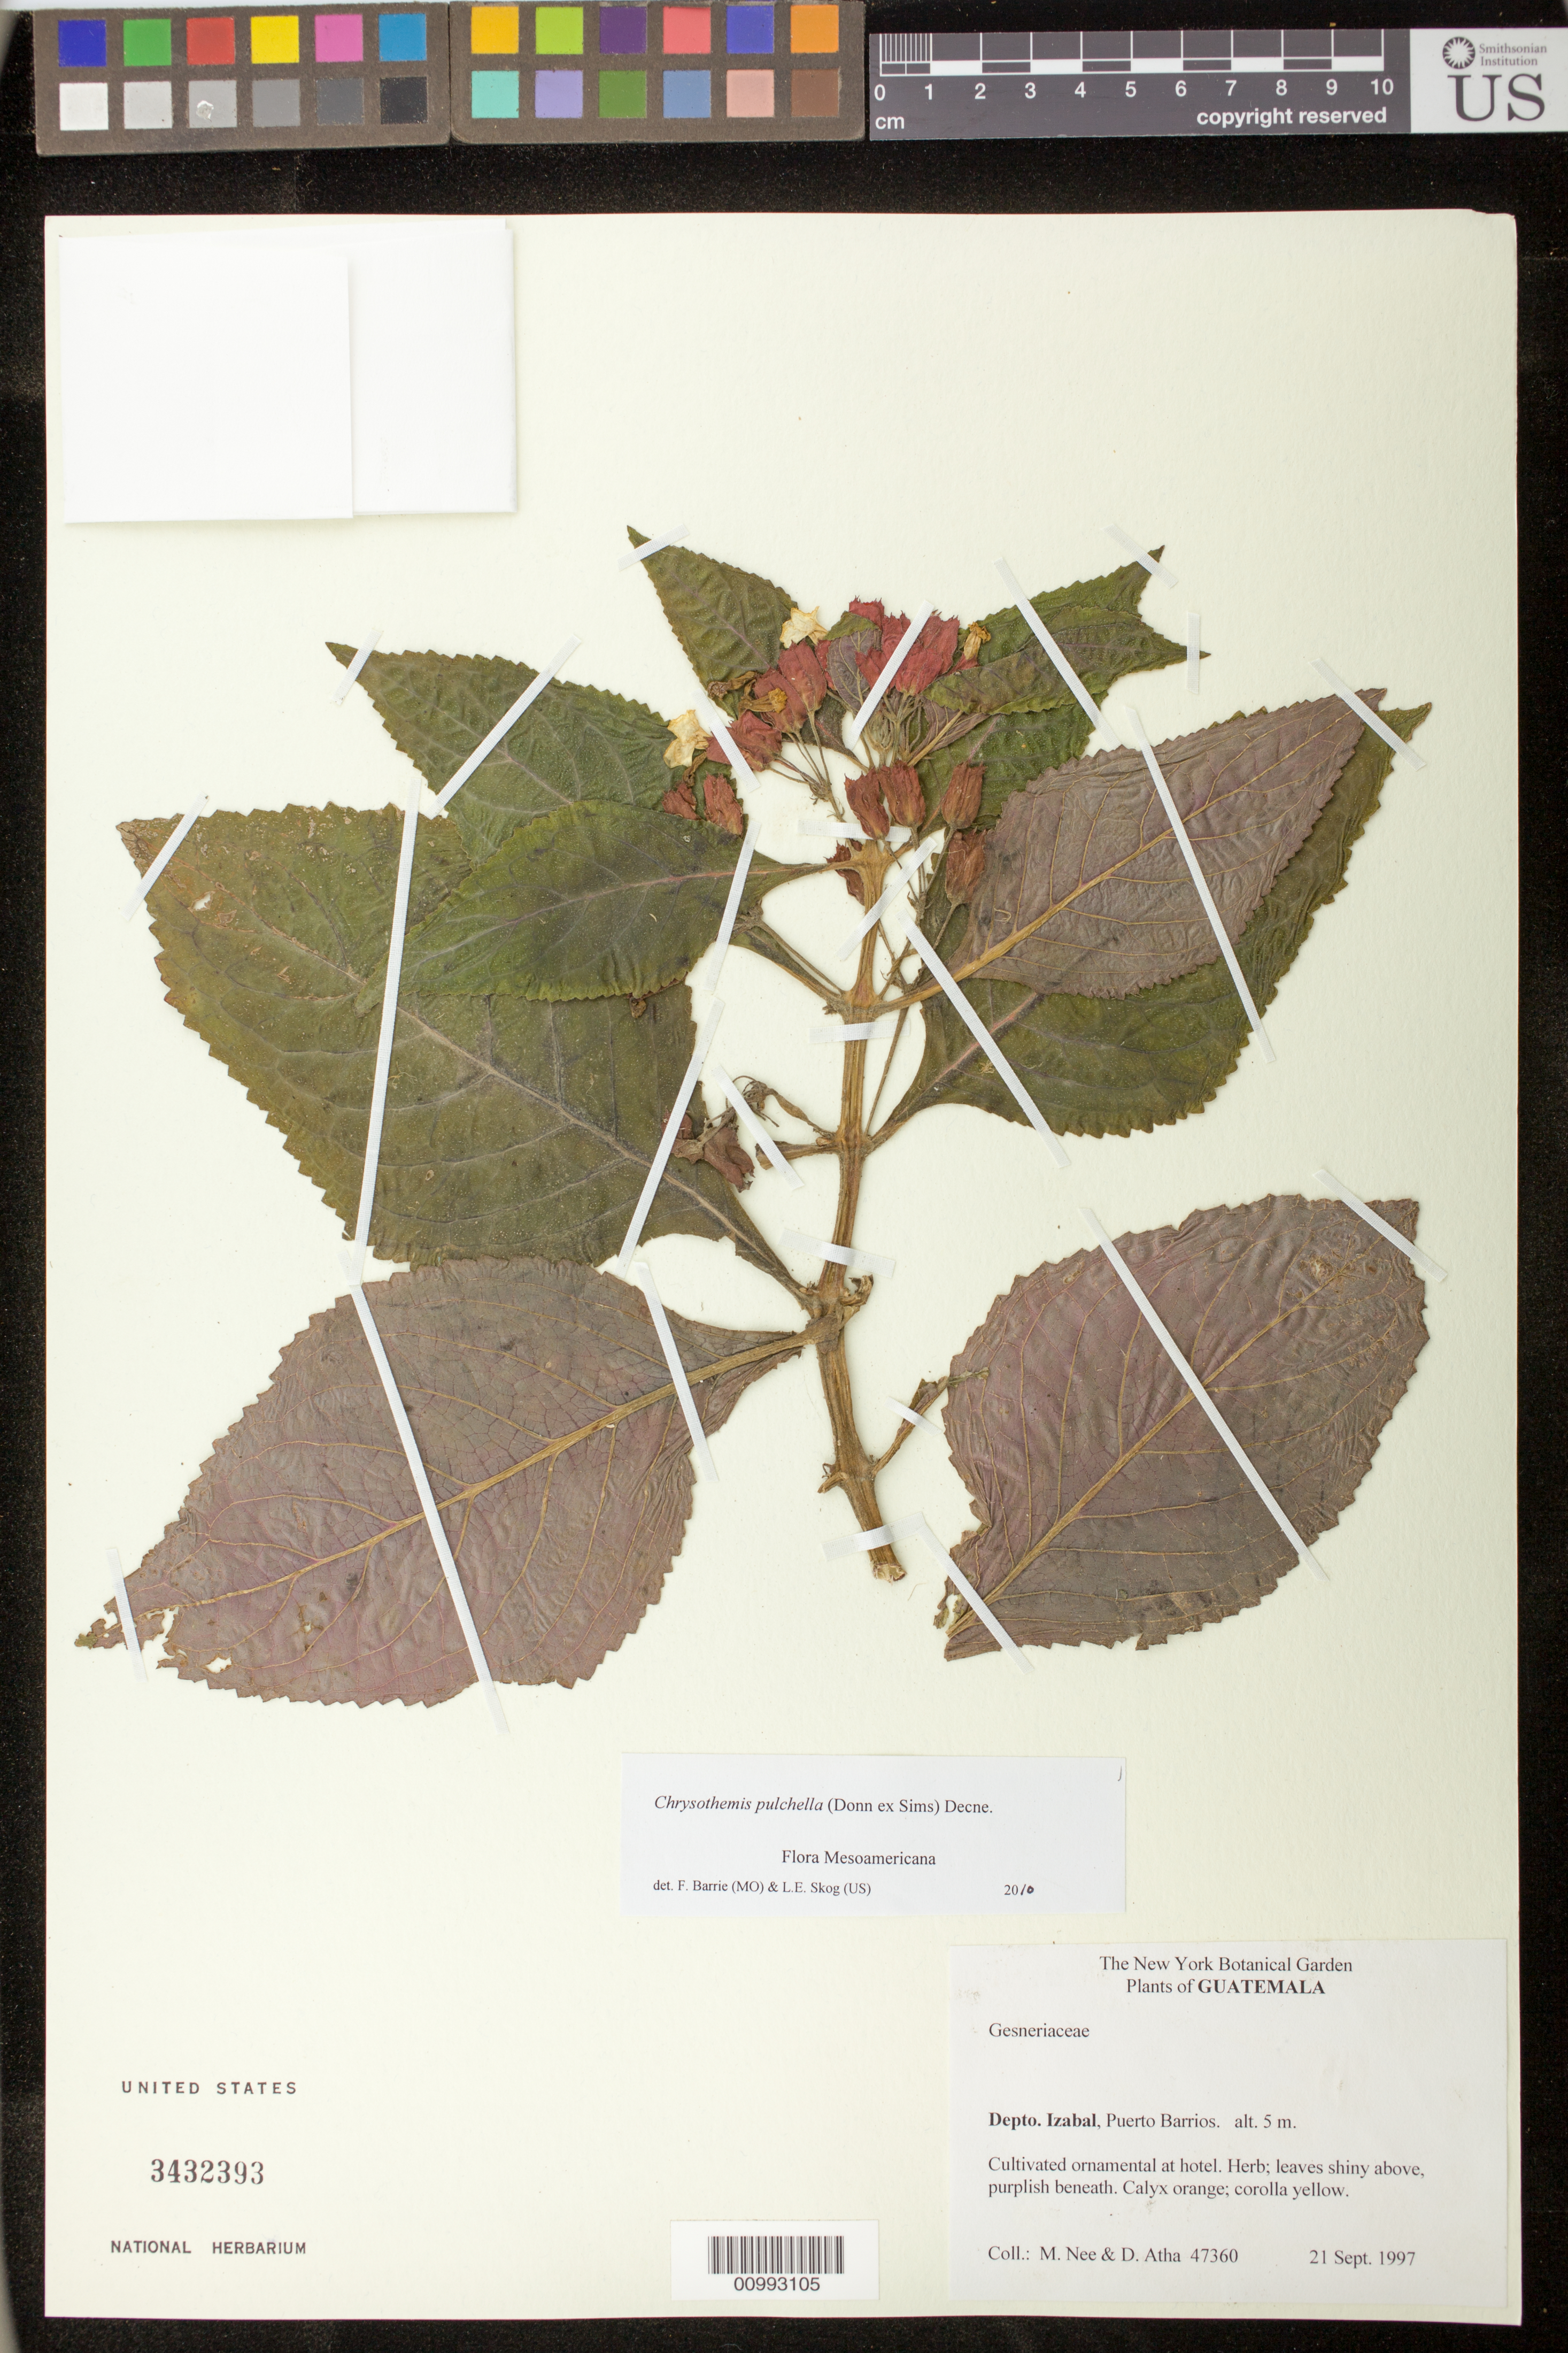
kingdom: Plantae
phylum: Tracheophyta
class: Magnoliopsida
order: Lamiales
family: Gesneriaceae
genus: Chrysothemis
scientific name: Chrysothemis pulchella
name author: (Donn ex Sims) Decne.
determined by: Barrie, F. R.; Skog, Laurence E.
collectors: M. Nee & D. Atha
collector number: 47360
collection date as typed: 21 Sep 1997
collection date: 1997-09-21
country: Guatemala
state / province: Izabal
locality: Depto. Izabal, Puerto Barrios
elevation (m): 5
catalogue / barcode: US 3432393